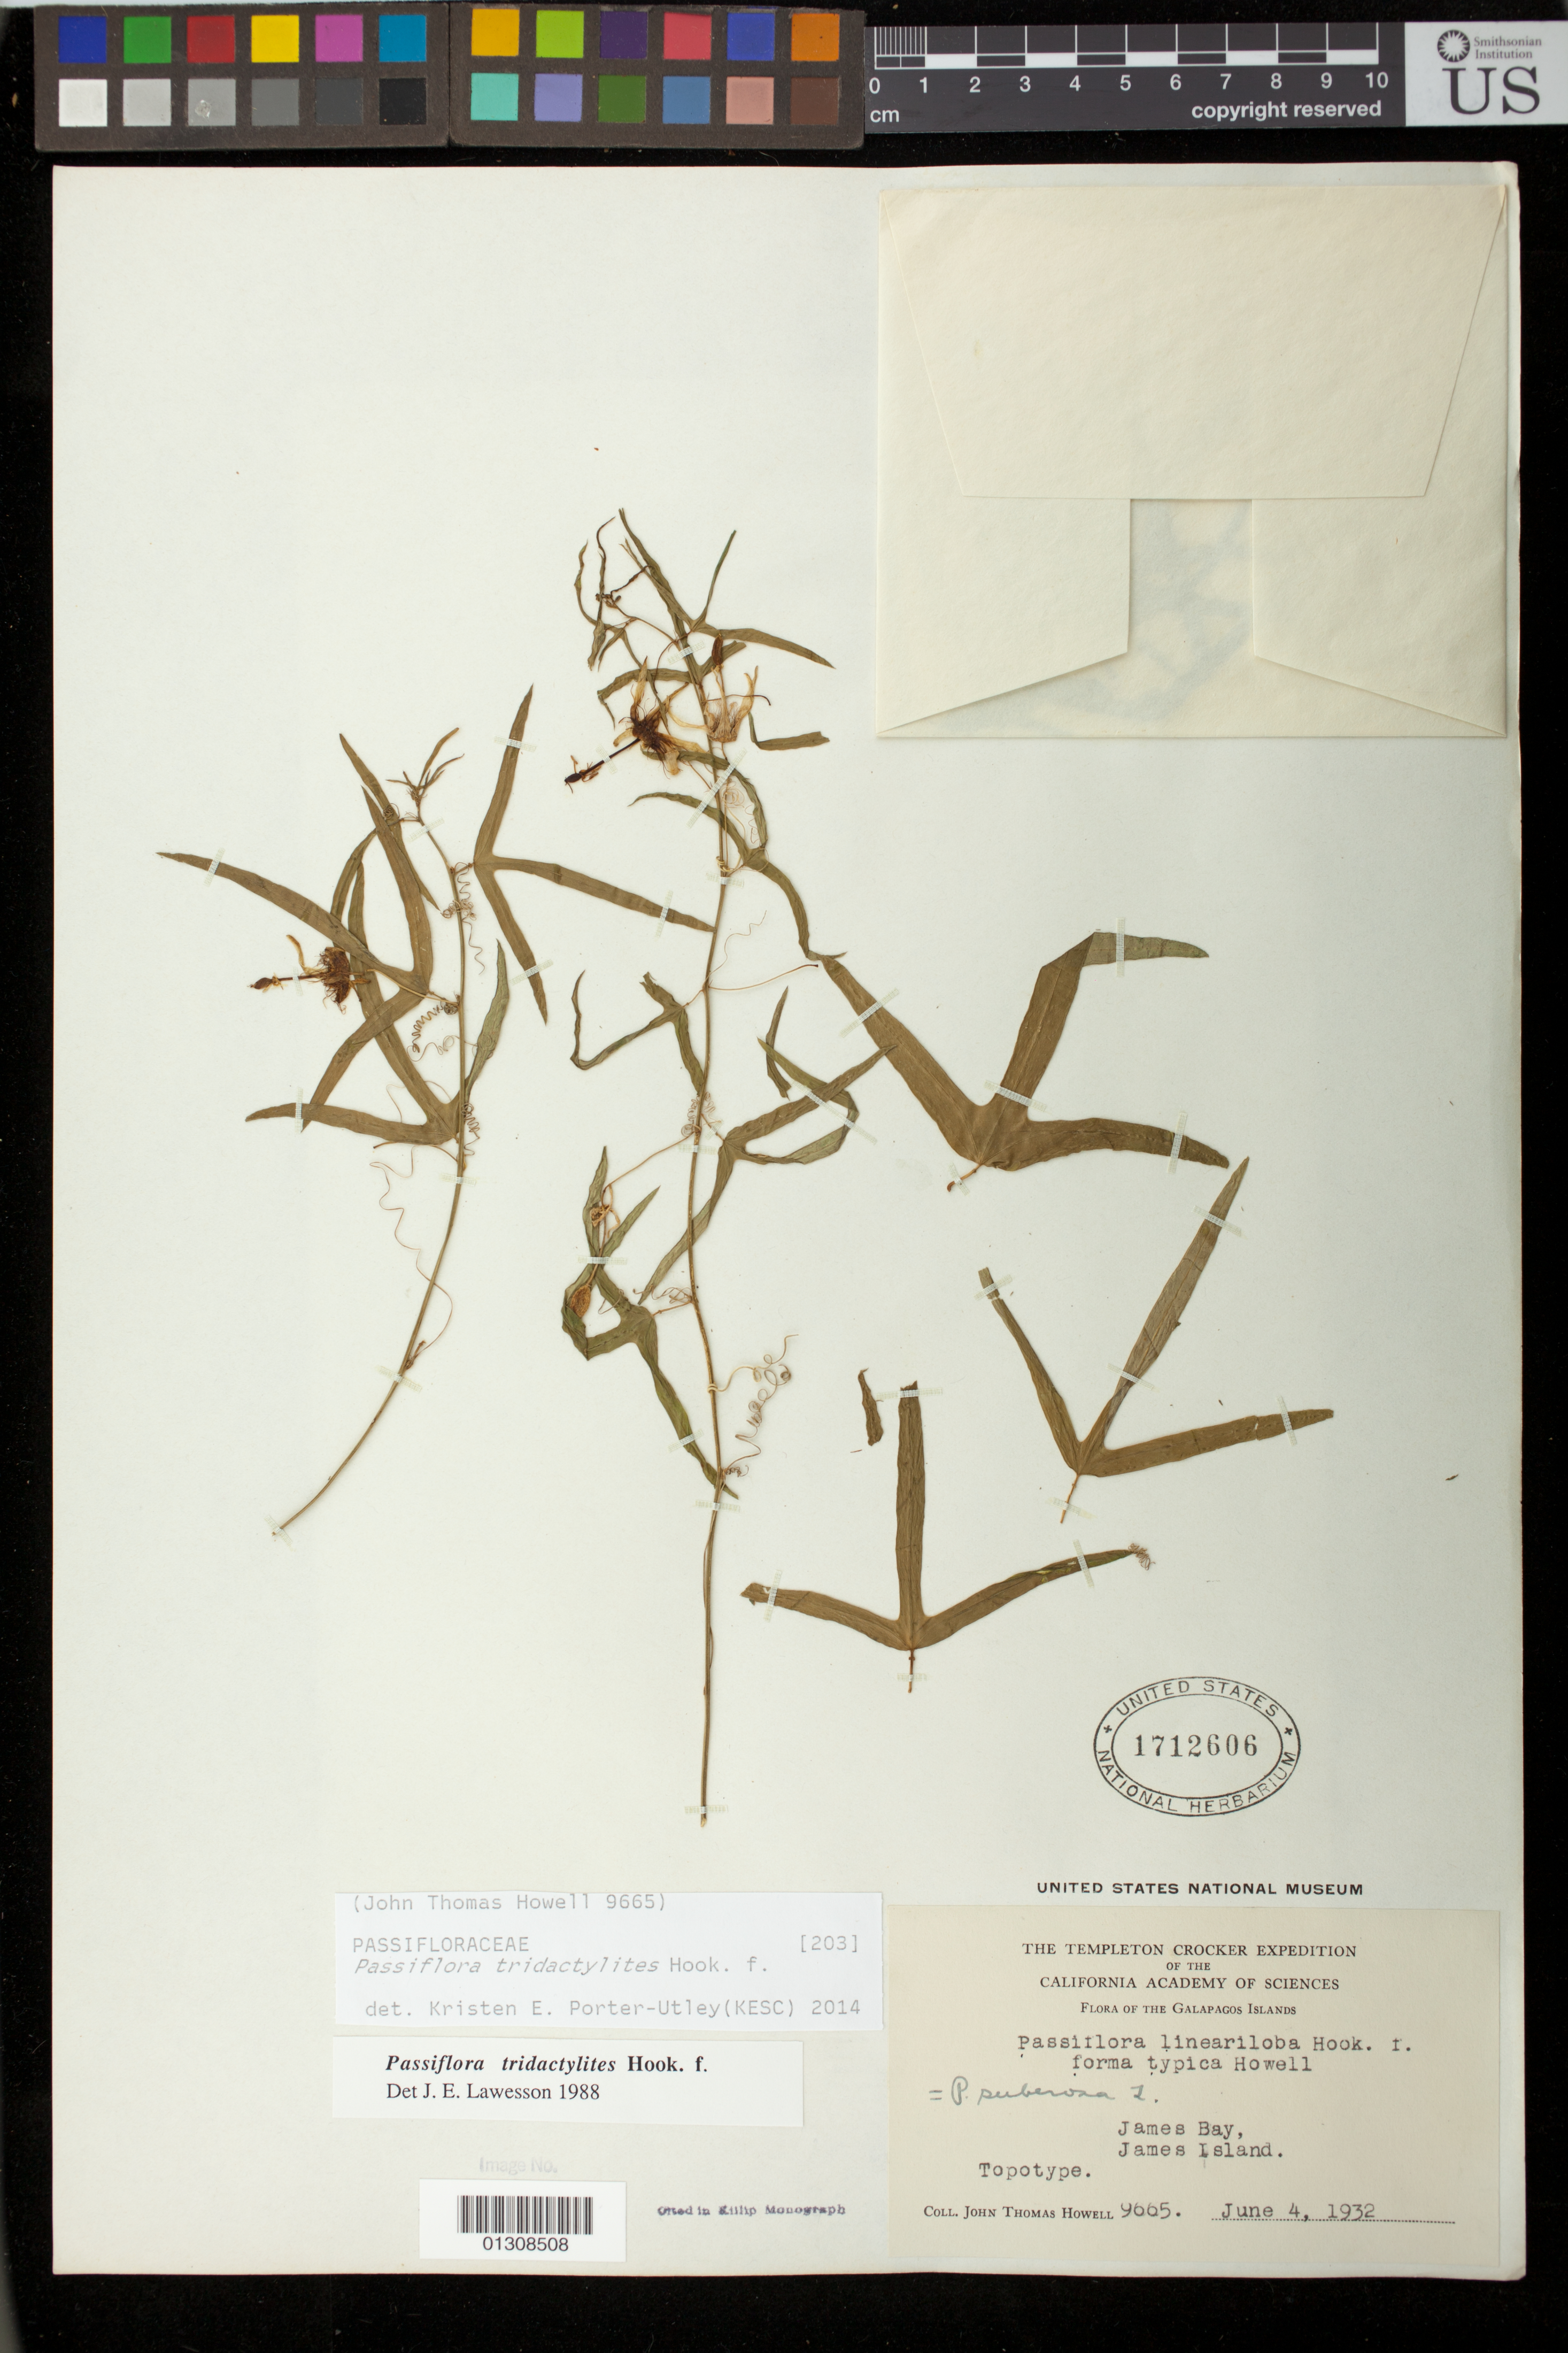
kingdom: Plantae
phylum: Tracheophyta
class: Magnoliopsida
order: Malpighiales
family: Passifloraceae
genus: Passiflora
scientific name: Passiflora tridactylites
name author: Hook. f.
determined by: Porter-Utley, K. E.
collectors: J. T. Howell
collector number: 9665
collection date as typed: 04 Jun 1932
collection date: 1932-06-04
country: Ecuador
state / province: Colón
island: Santiago [James, San Salvador]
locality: James Bay [Isla San Salvador = James I.]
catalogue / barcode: US 1712606